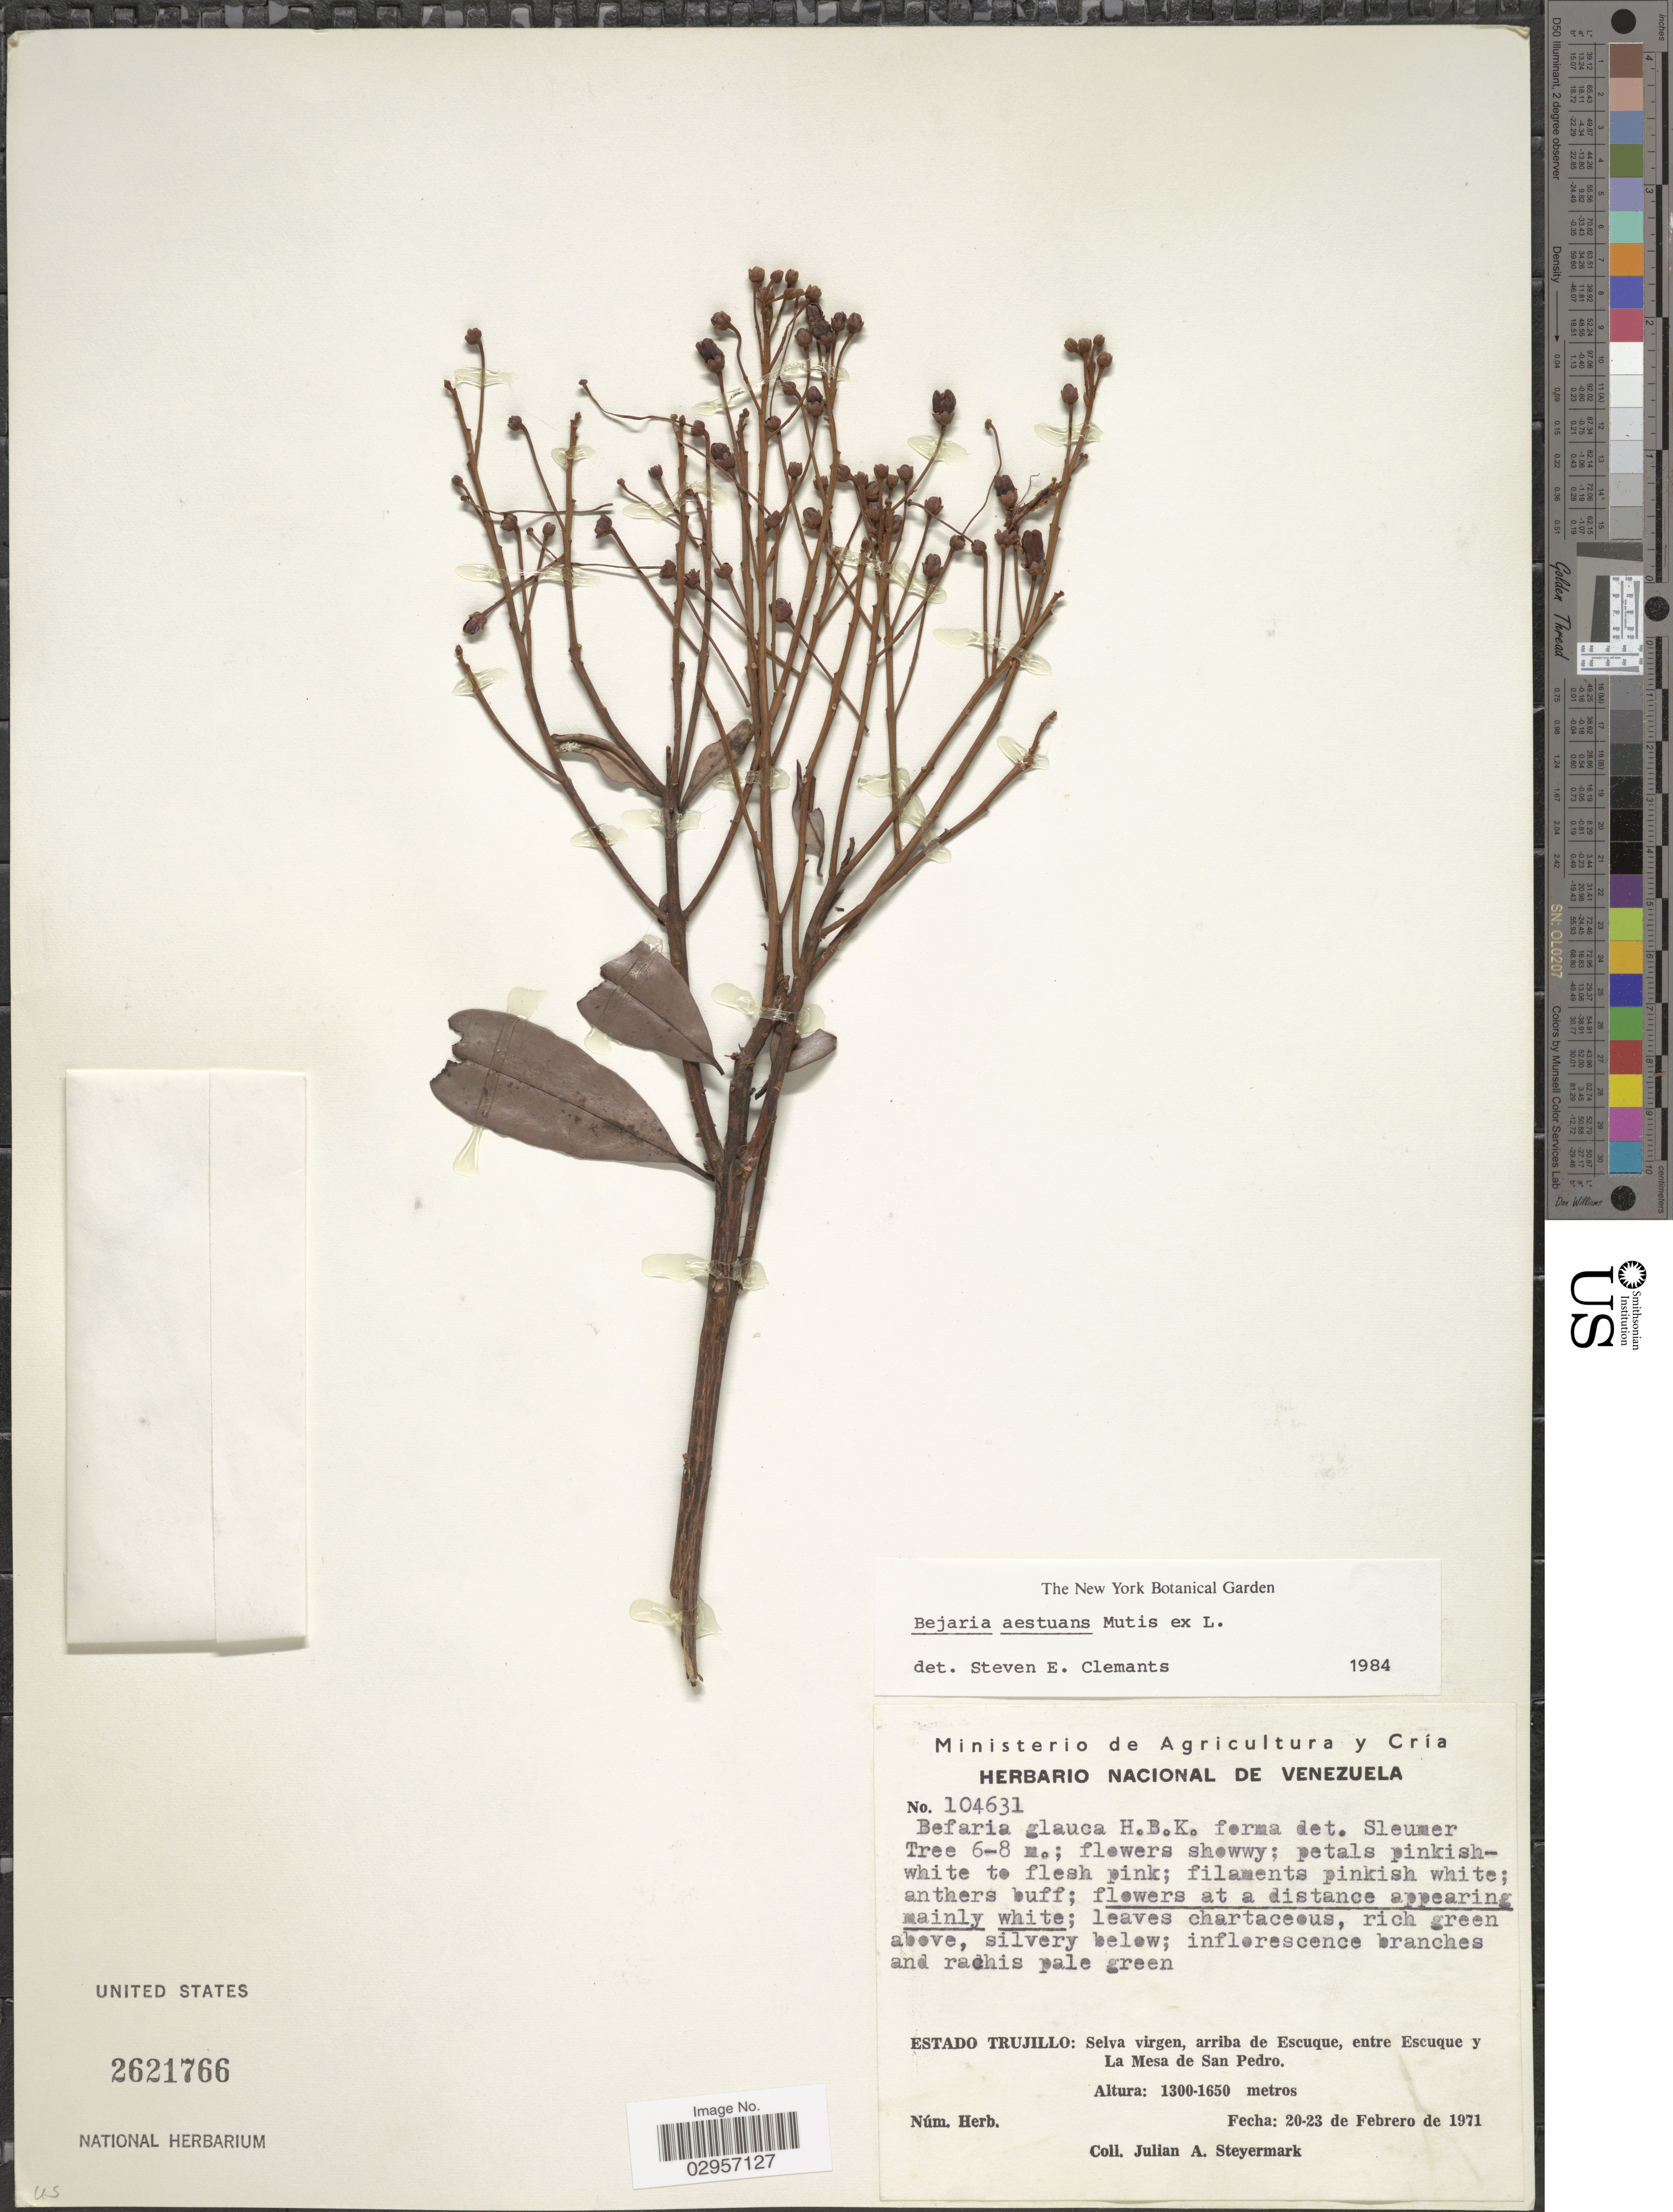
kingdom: Plantae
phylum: Tracheophyta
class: Magnoliopsida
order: Ericales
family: Ericaceae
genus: Befaria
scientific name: Befaria aestuans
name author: Mutis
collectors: J. Steyermark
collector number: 104631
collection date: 1971-02-20/1971-02-23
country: Venezuela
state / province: Trujillo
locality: Estado Trujillo: Selva virgen, arriba de Escuque, entre Escuque y La Mesa de San Pedro.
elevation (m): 1300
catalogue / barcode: US 2621766